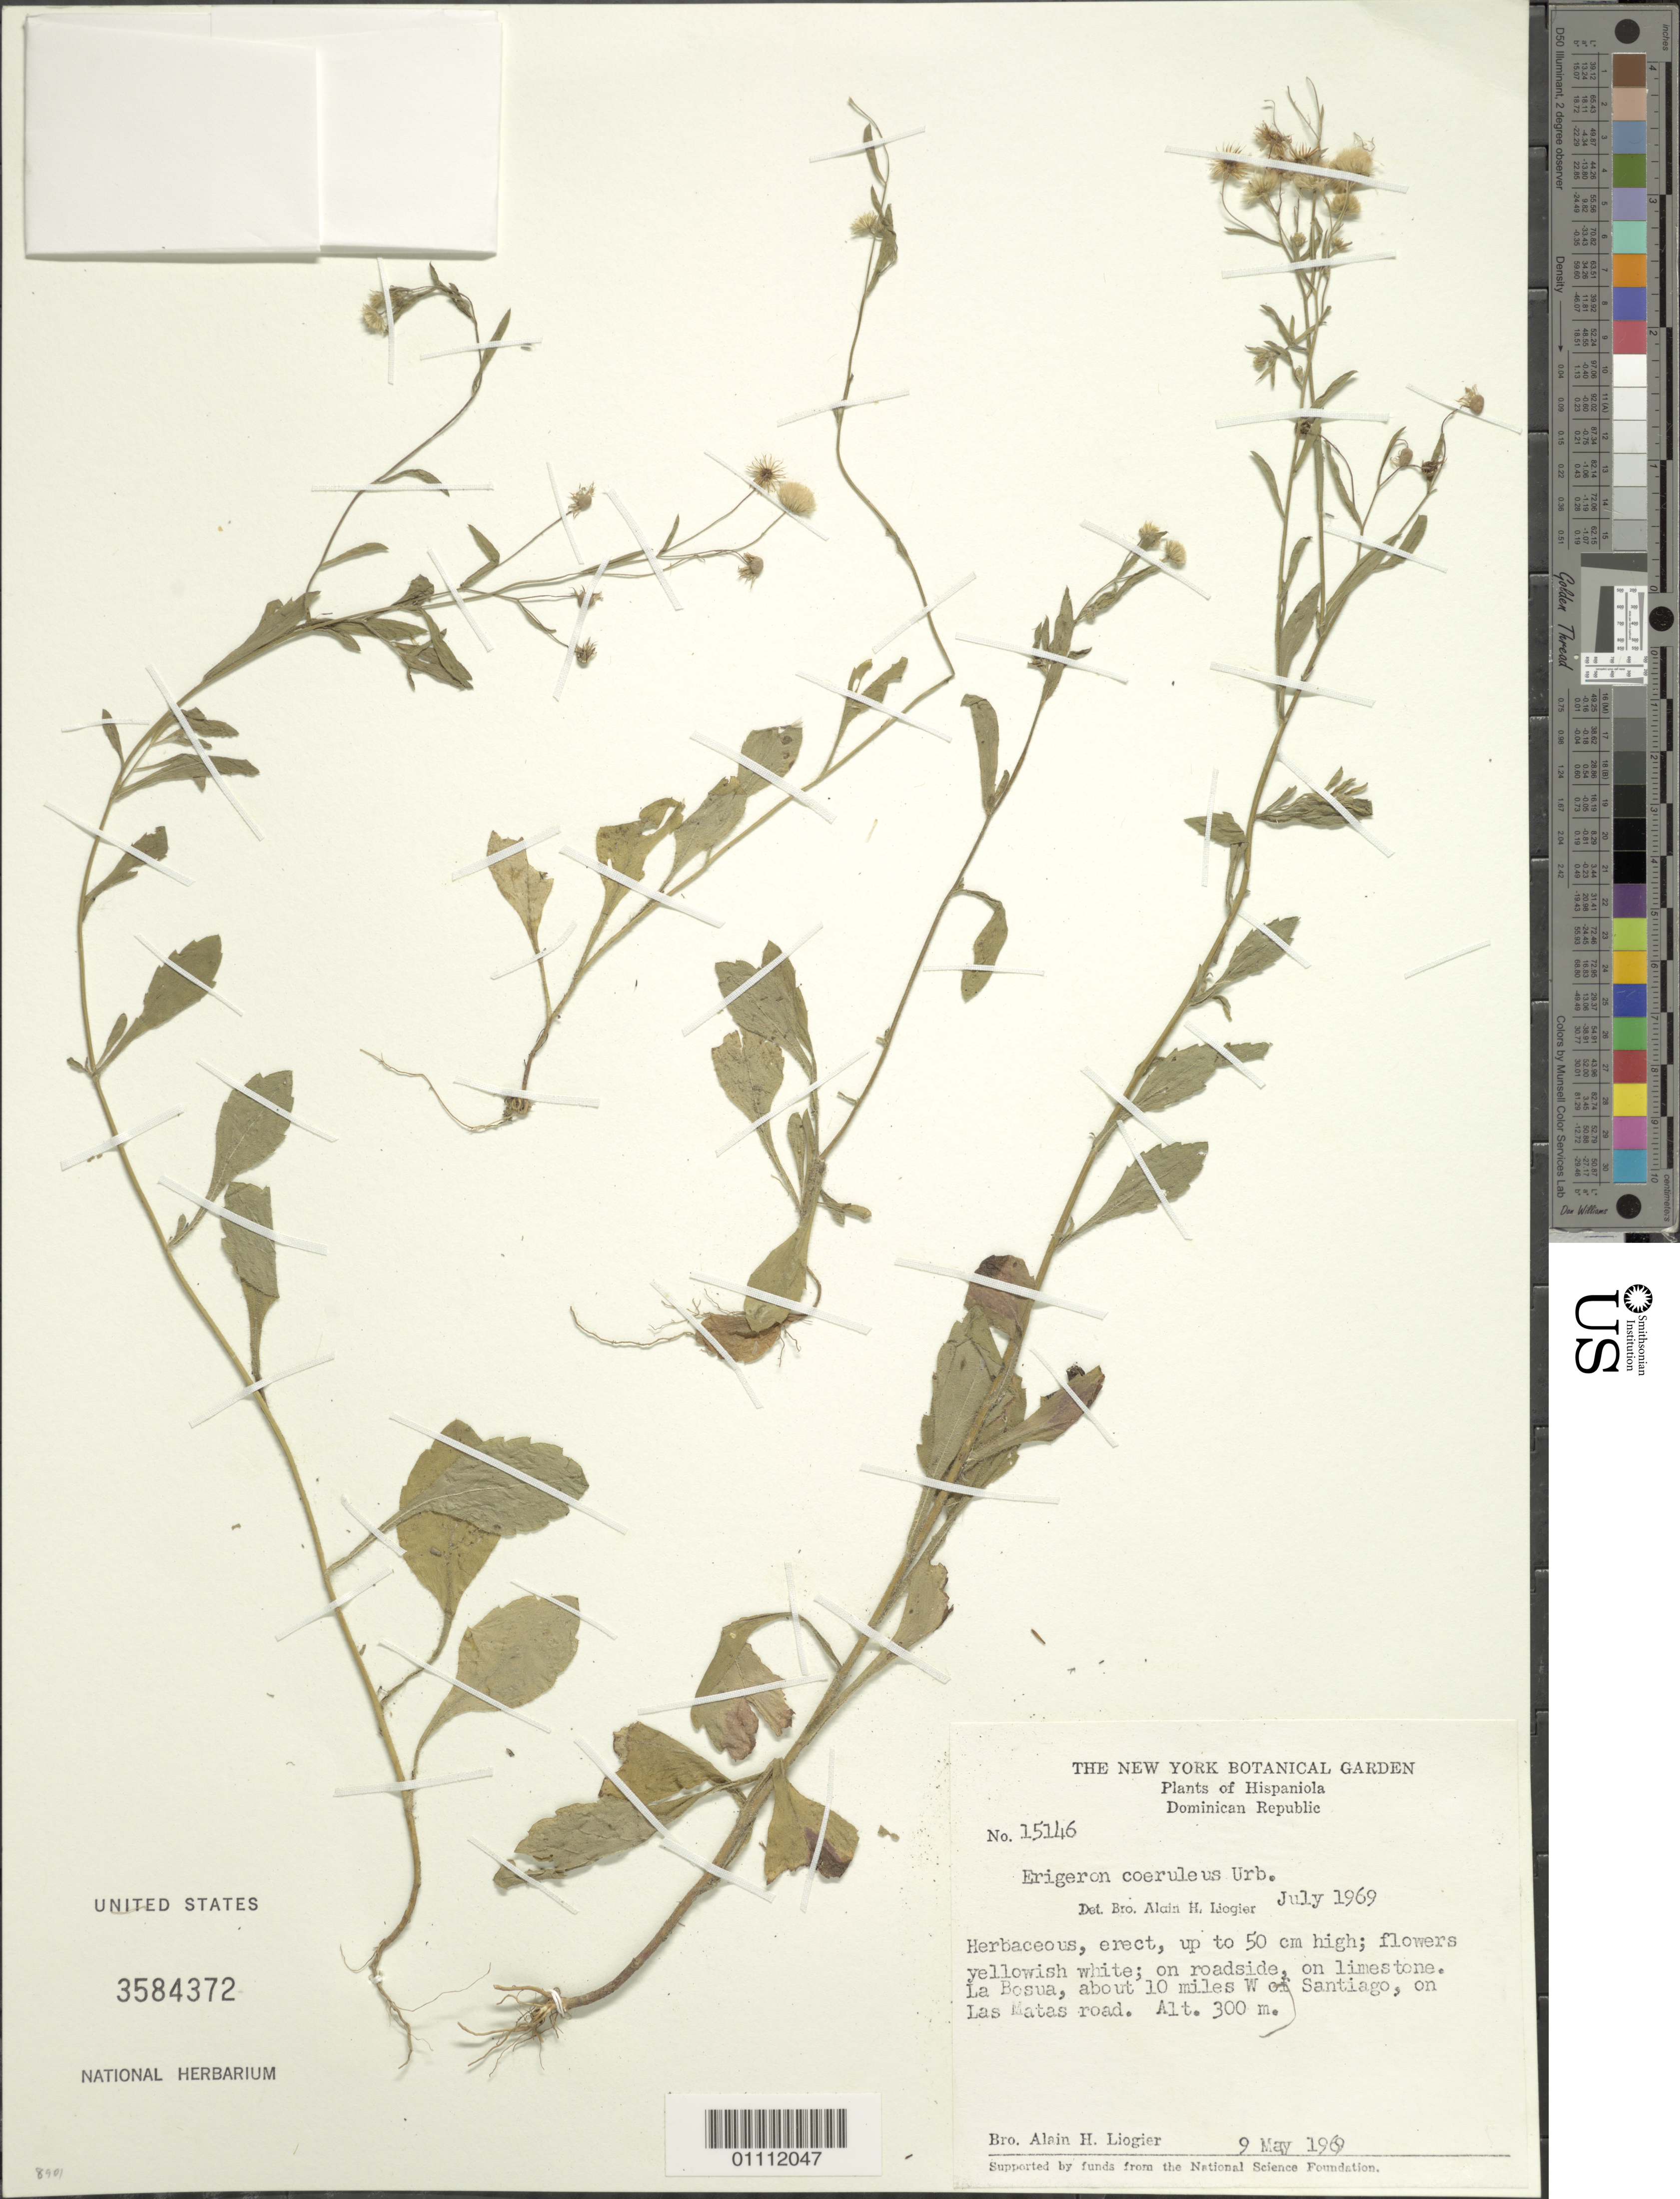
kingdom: Plantae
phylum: Tracheophyta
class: Magnoliopsida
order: Asterales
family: Asteraceae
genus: Erigeron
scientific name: Erigeron coeruleus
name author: M. Pop.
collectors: A. H. Liogier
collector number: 15146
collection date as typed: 09 May 1969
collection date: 1969-05-09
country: Dominican Republic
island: Hispaniola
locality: La Bosua, about 10 miles W of Santiago, on Las Matas road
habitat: On roadside, on limestone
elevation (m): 300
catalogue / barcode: US 3584372